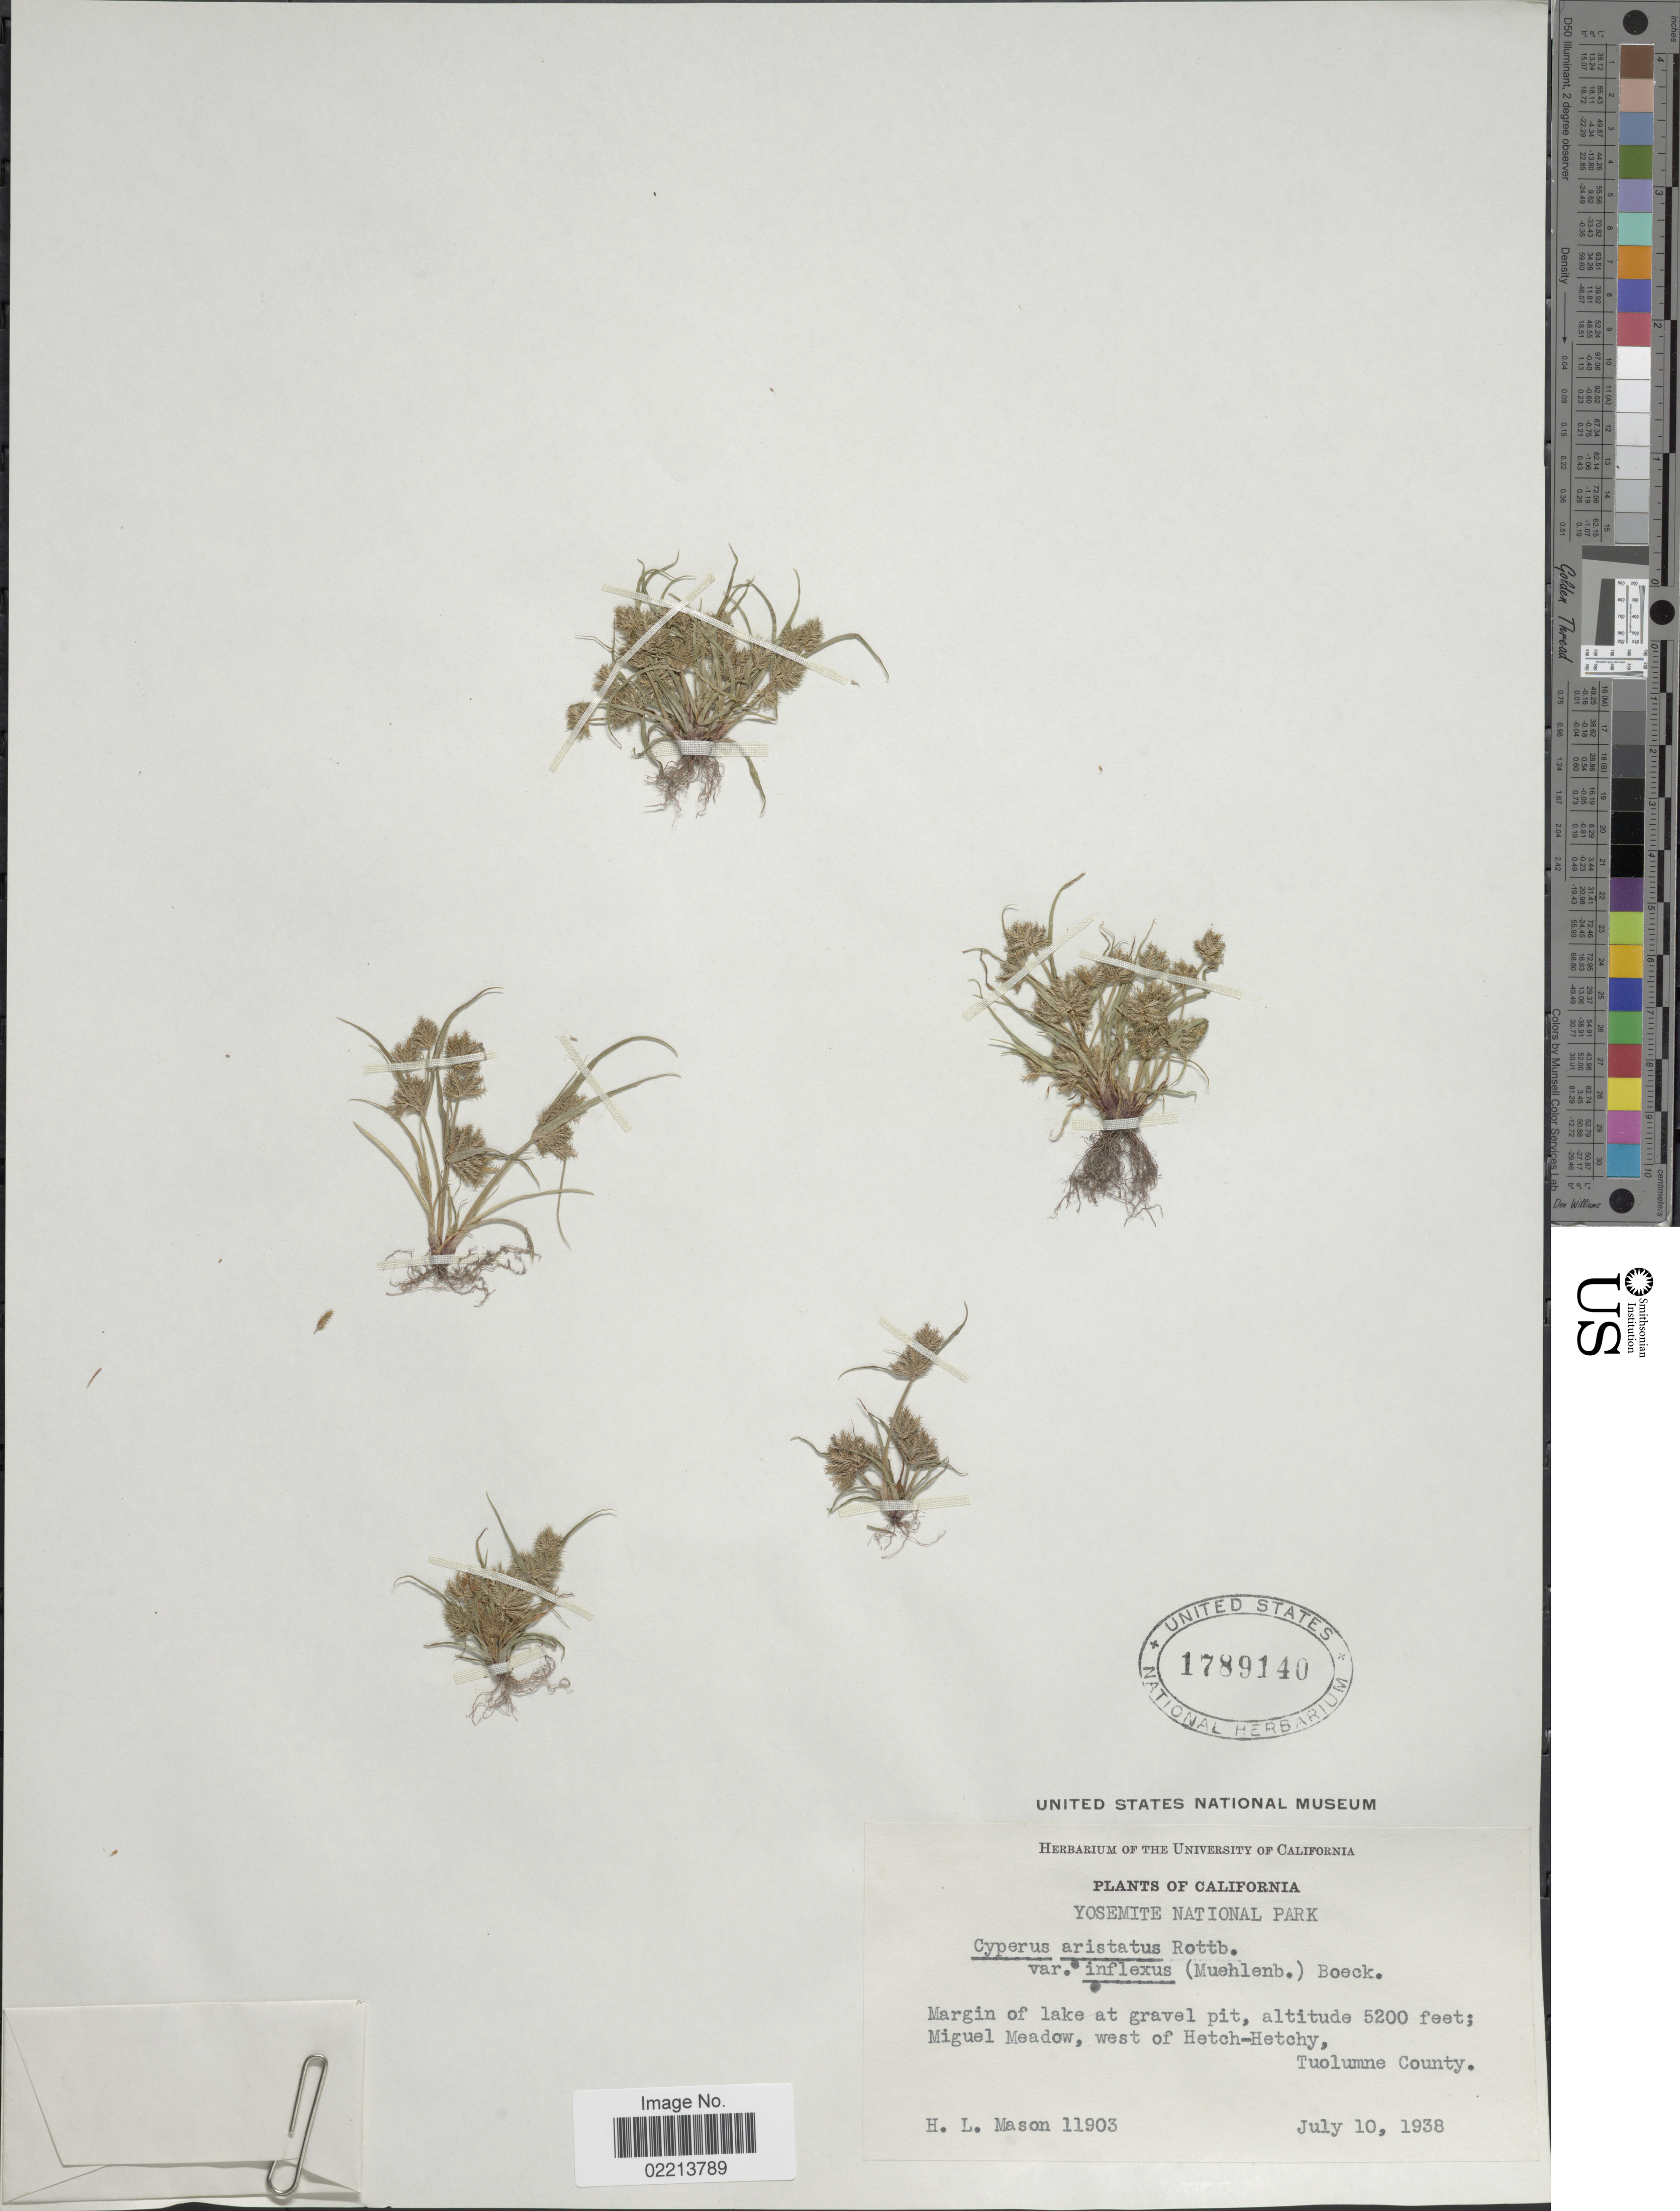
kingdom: Plantae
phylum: Tracheophyta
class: Liliopsida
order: Poales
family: Cyperaceae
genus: Cyperus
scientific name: Cyperus squarrosus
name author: L.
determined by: Strong, Mark T., (BOT), Smithsonian Institution - National Museum of Natural History (UNITED STATES)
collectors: H. L. Mason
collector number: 11903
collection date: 1938-07-10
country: United States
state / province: California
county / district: Tuolumne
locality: Yosemite National Park, Margin of lake at gravel pit, Miguel Meadow, west of Hetch-Hetchy, Tuolumne County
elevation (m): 1585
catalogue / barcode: US 1789140